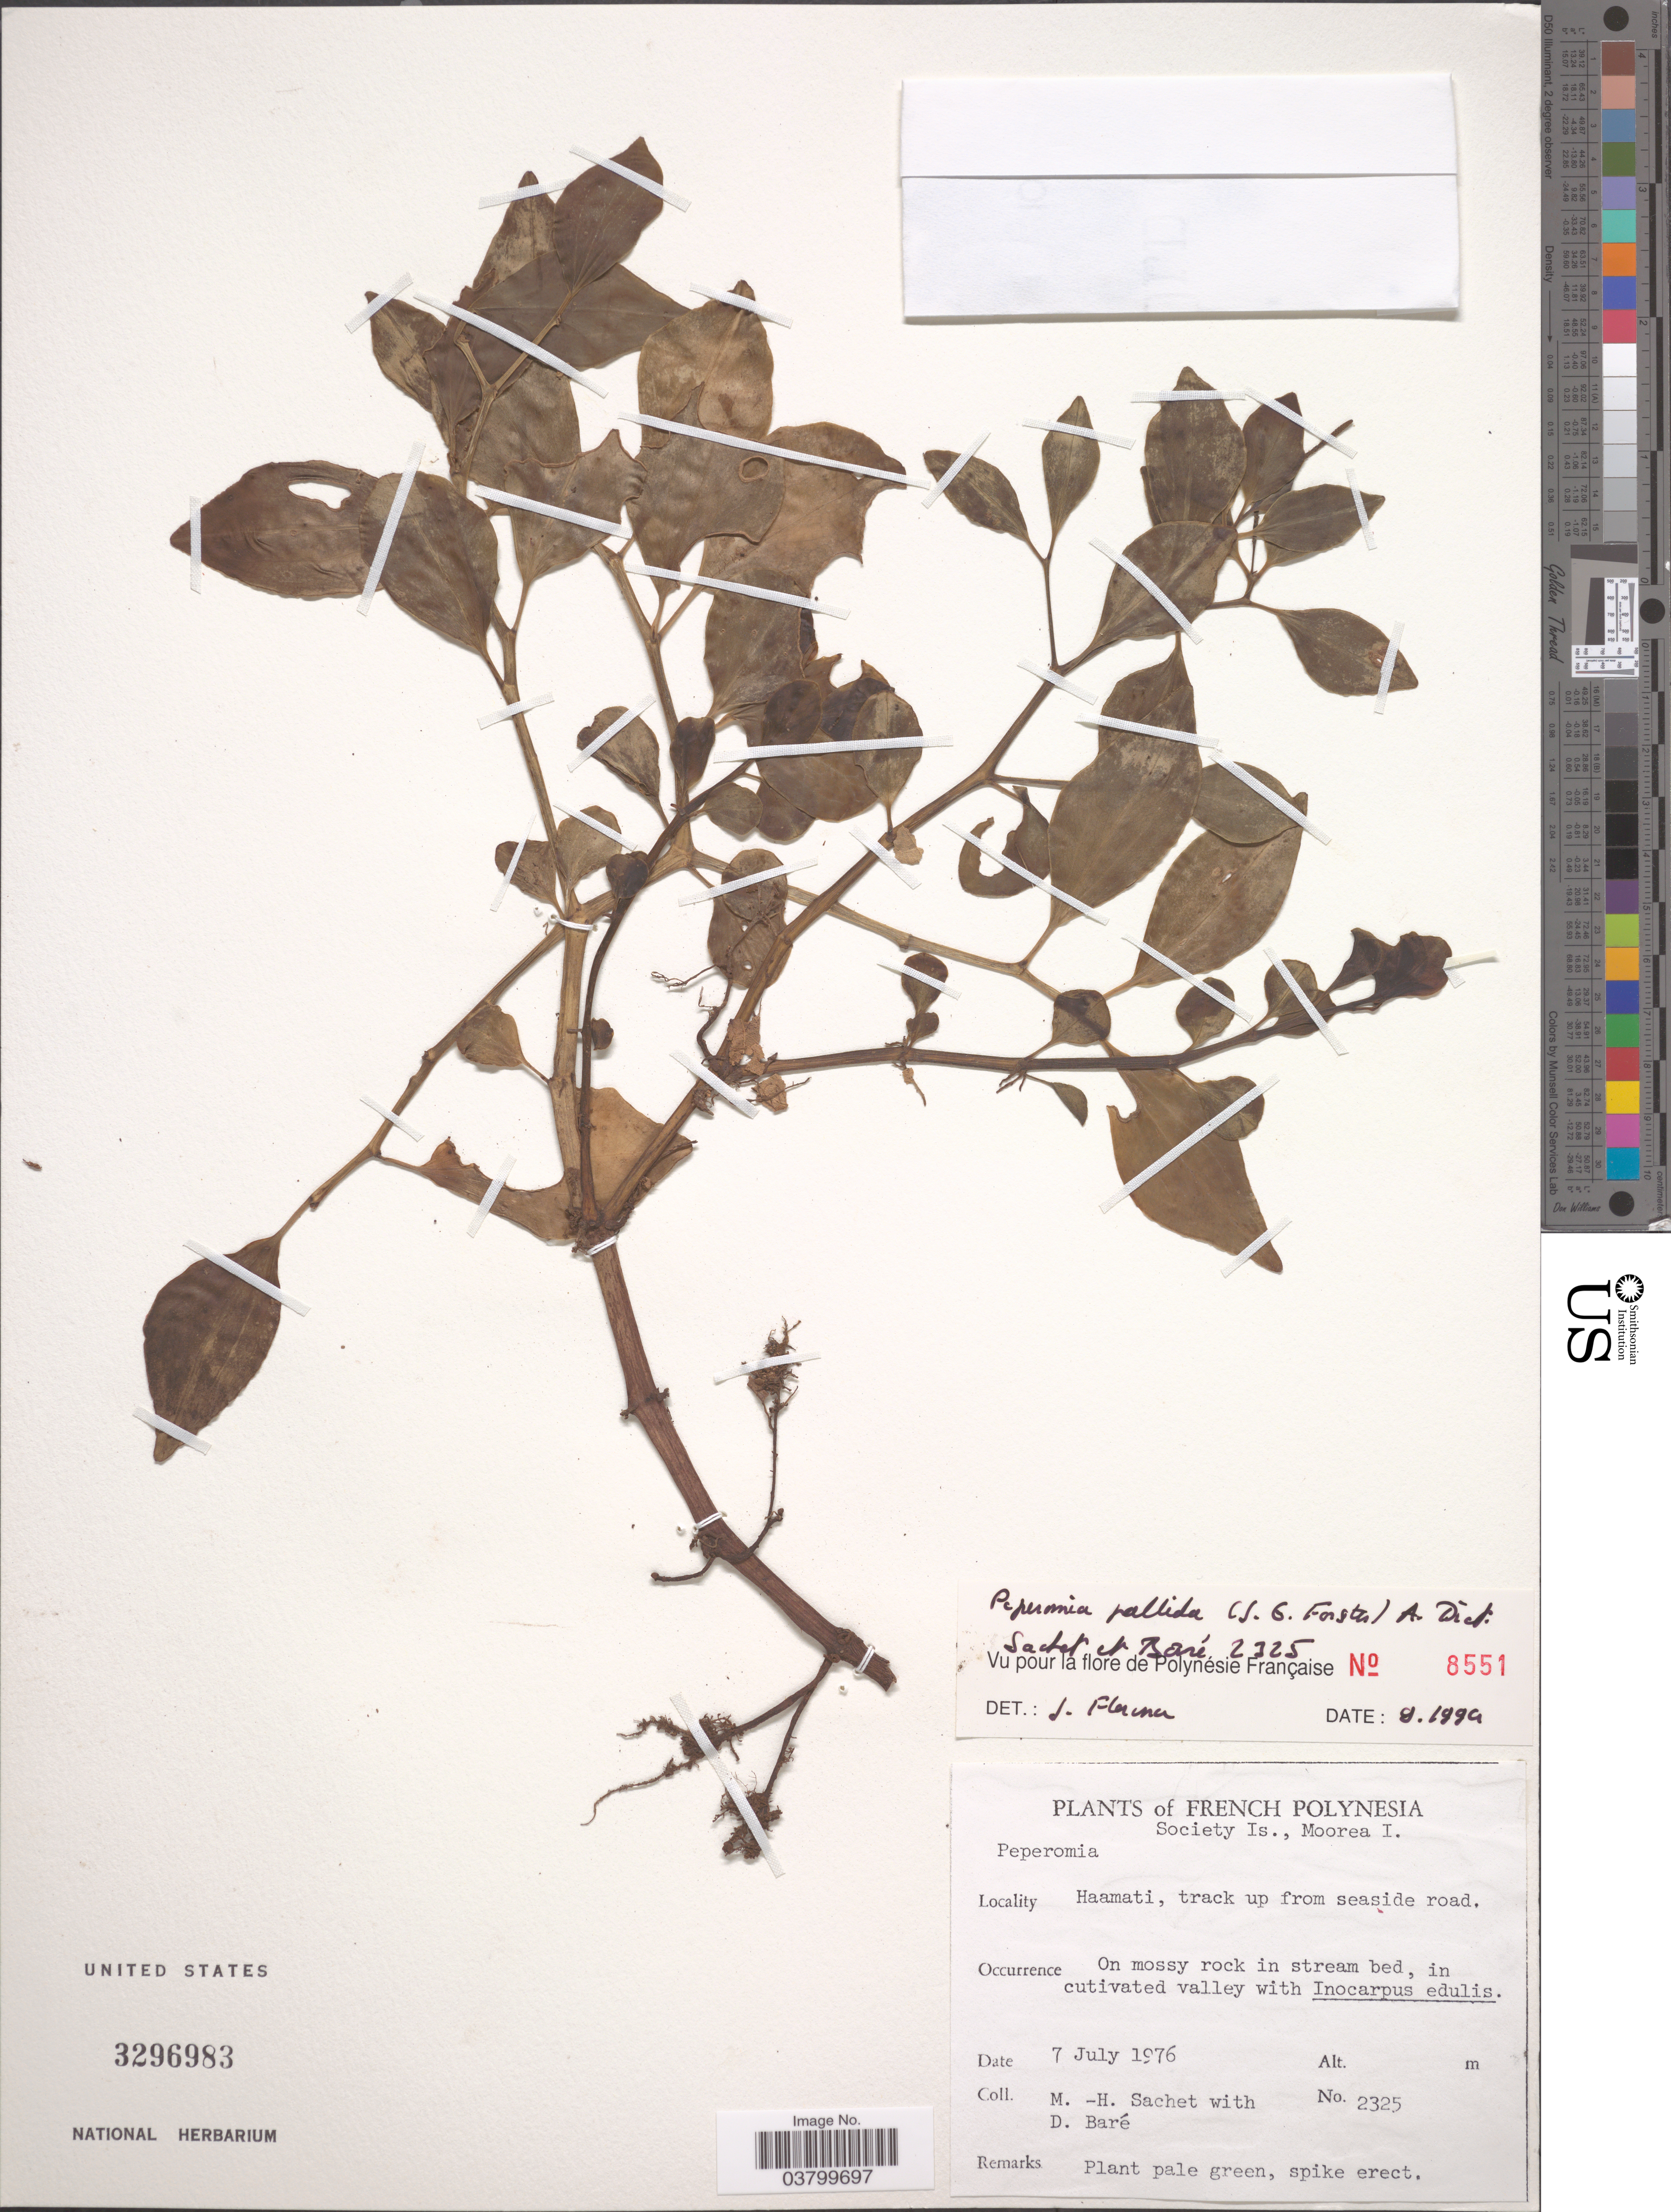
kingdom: Plantae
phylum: Tracheophyta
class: Magnoliopsida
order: Piperales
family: Piperaceae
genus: Peperomia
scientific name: Peperomia pallida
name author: (G. Forst.) Dietr.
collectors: M.-H. Sachet & D. Baré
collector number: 2325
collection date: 1976-07-07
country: French Polynesia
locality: Society Is., Moorea I. Haamati, track up from seaside road.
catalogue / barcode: US 3296983